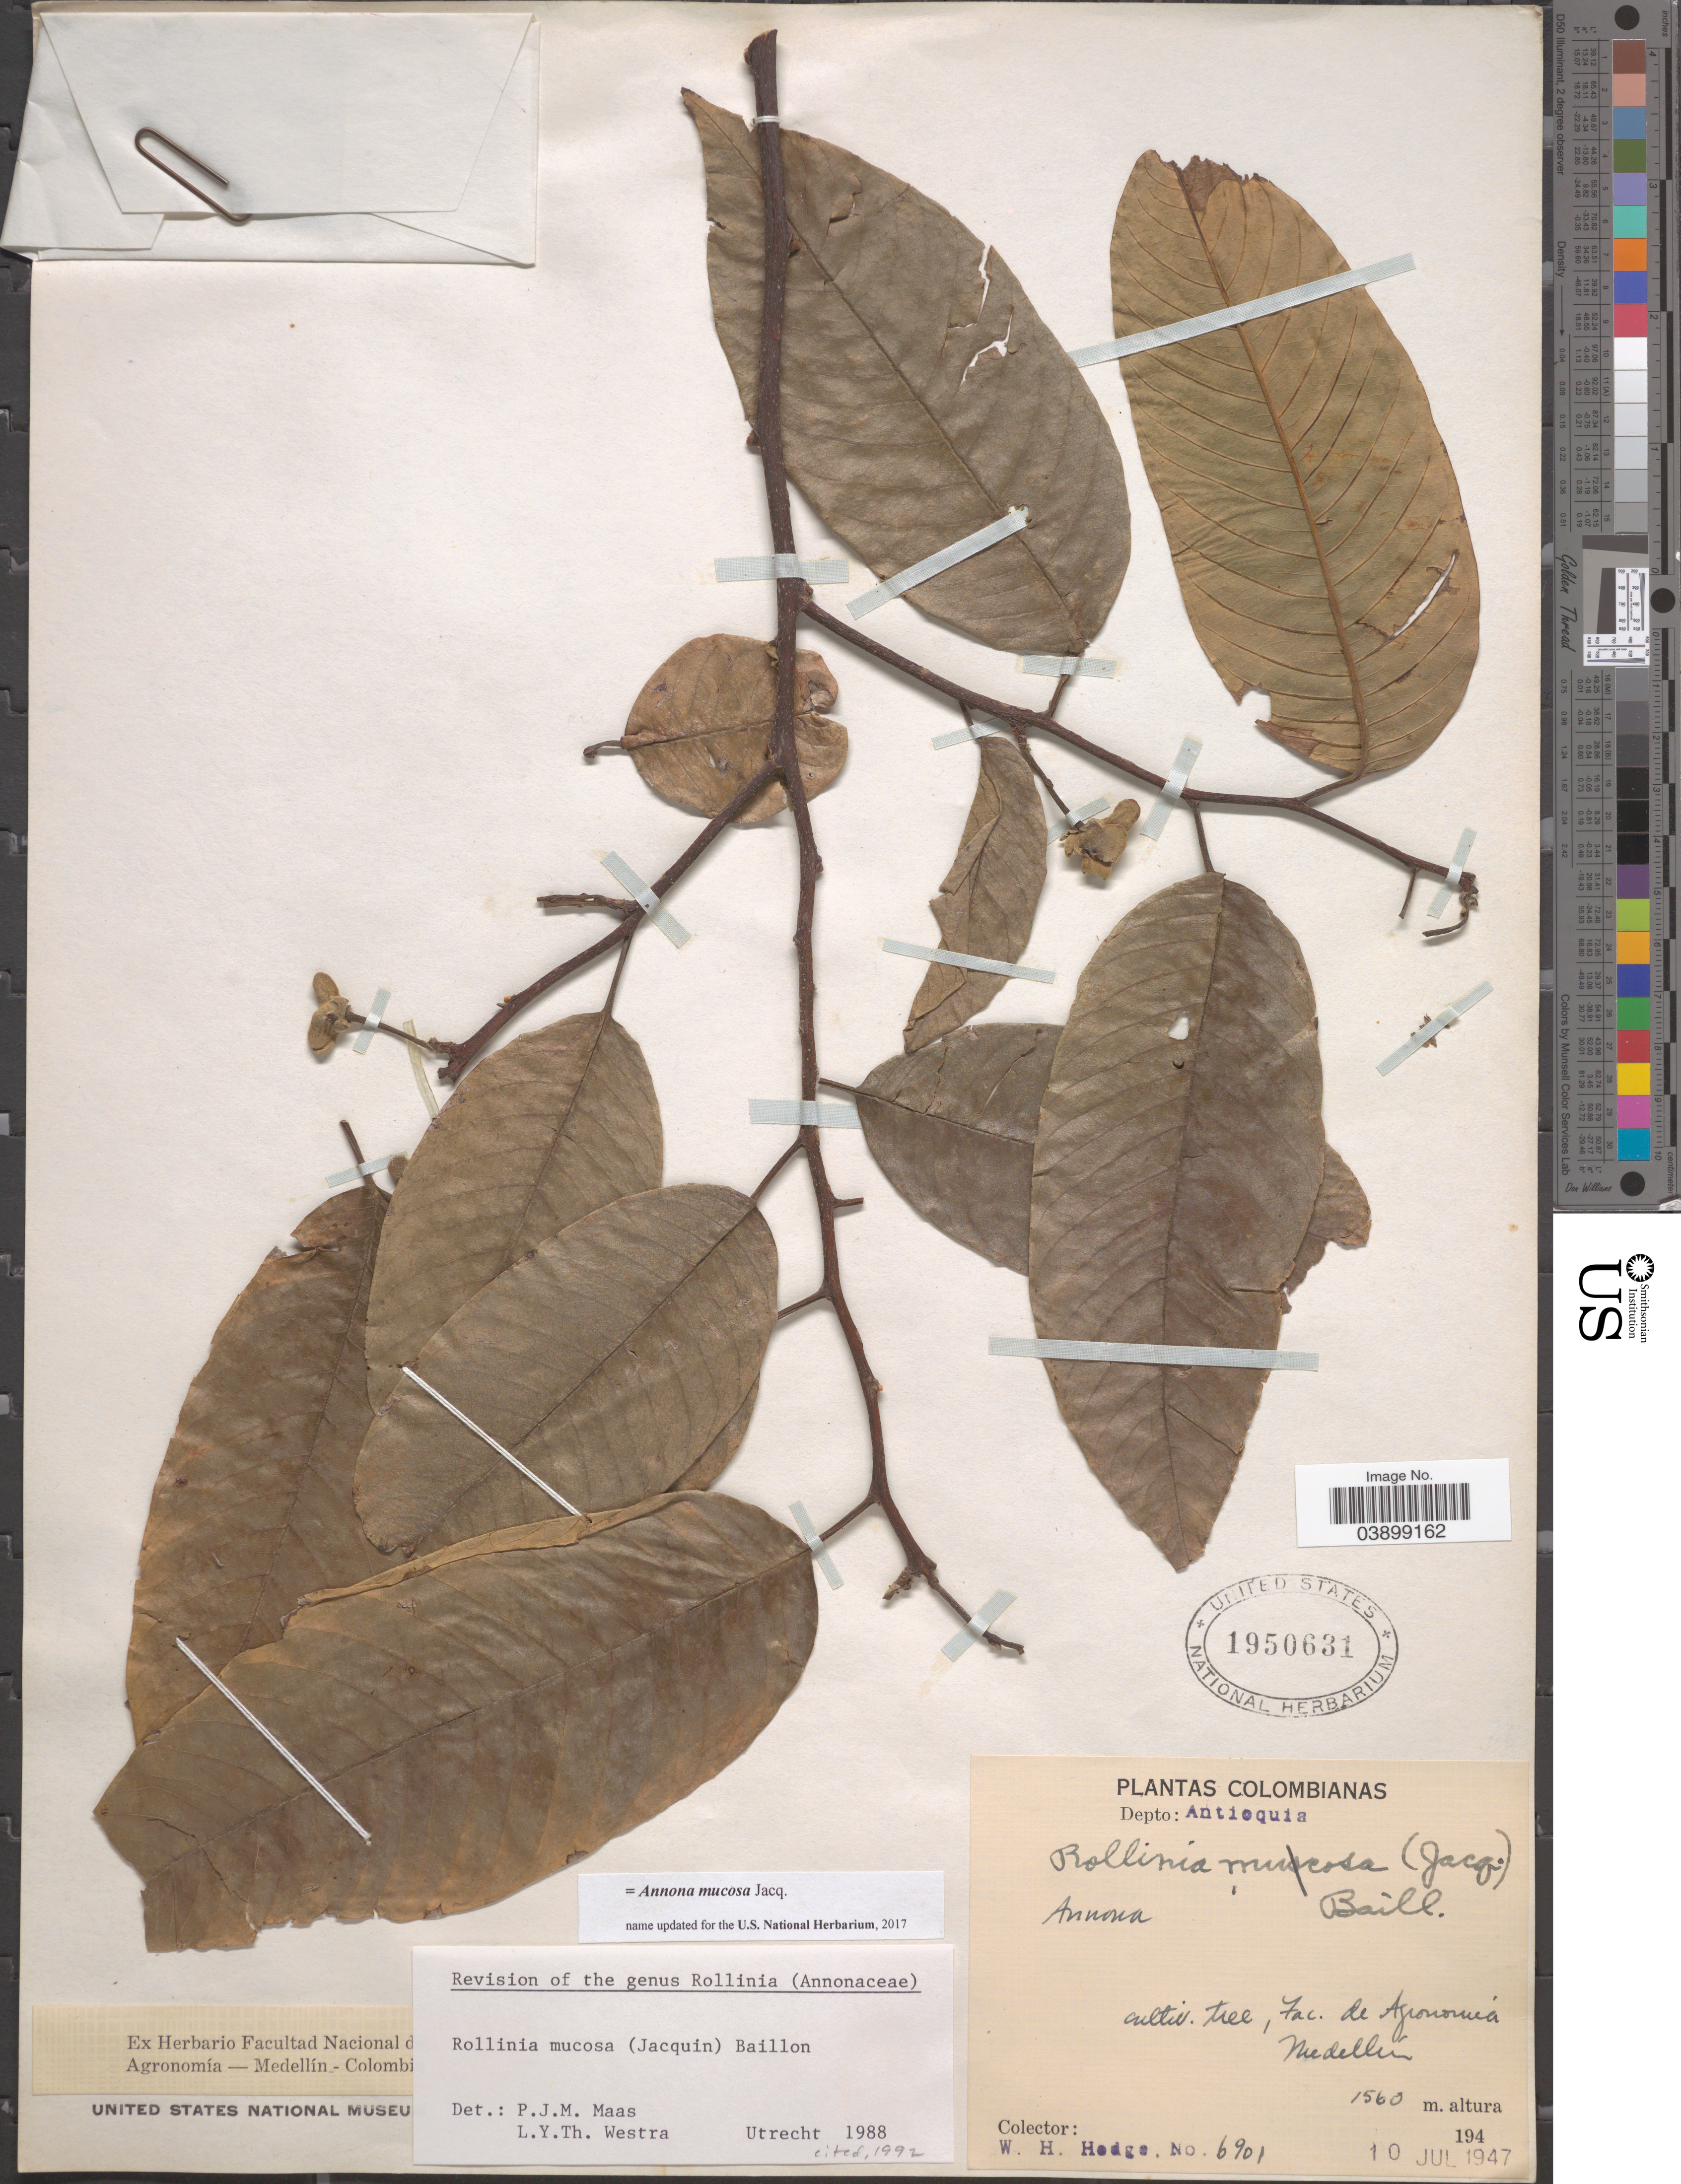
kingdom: Plantae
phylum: Tracheophyta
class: Magnoliopsida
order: Magnoliales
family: Annonaceae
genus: Annona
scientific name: Annona mucosa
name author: Jacq.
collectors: W. Hodge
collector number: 6901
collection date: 1947-07-10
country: Colombia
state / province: Antioquia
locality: Depto: Antioquia. Cultiv. tree, Fac. de Agronomia. Medellin.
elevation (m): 1560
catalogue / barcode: US 1950631